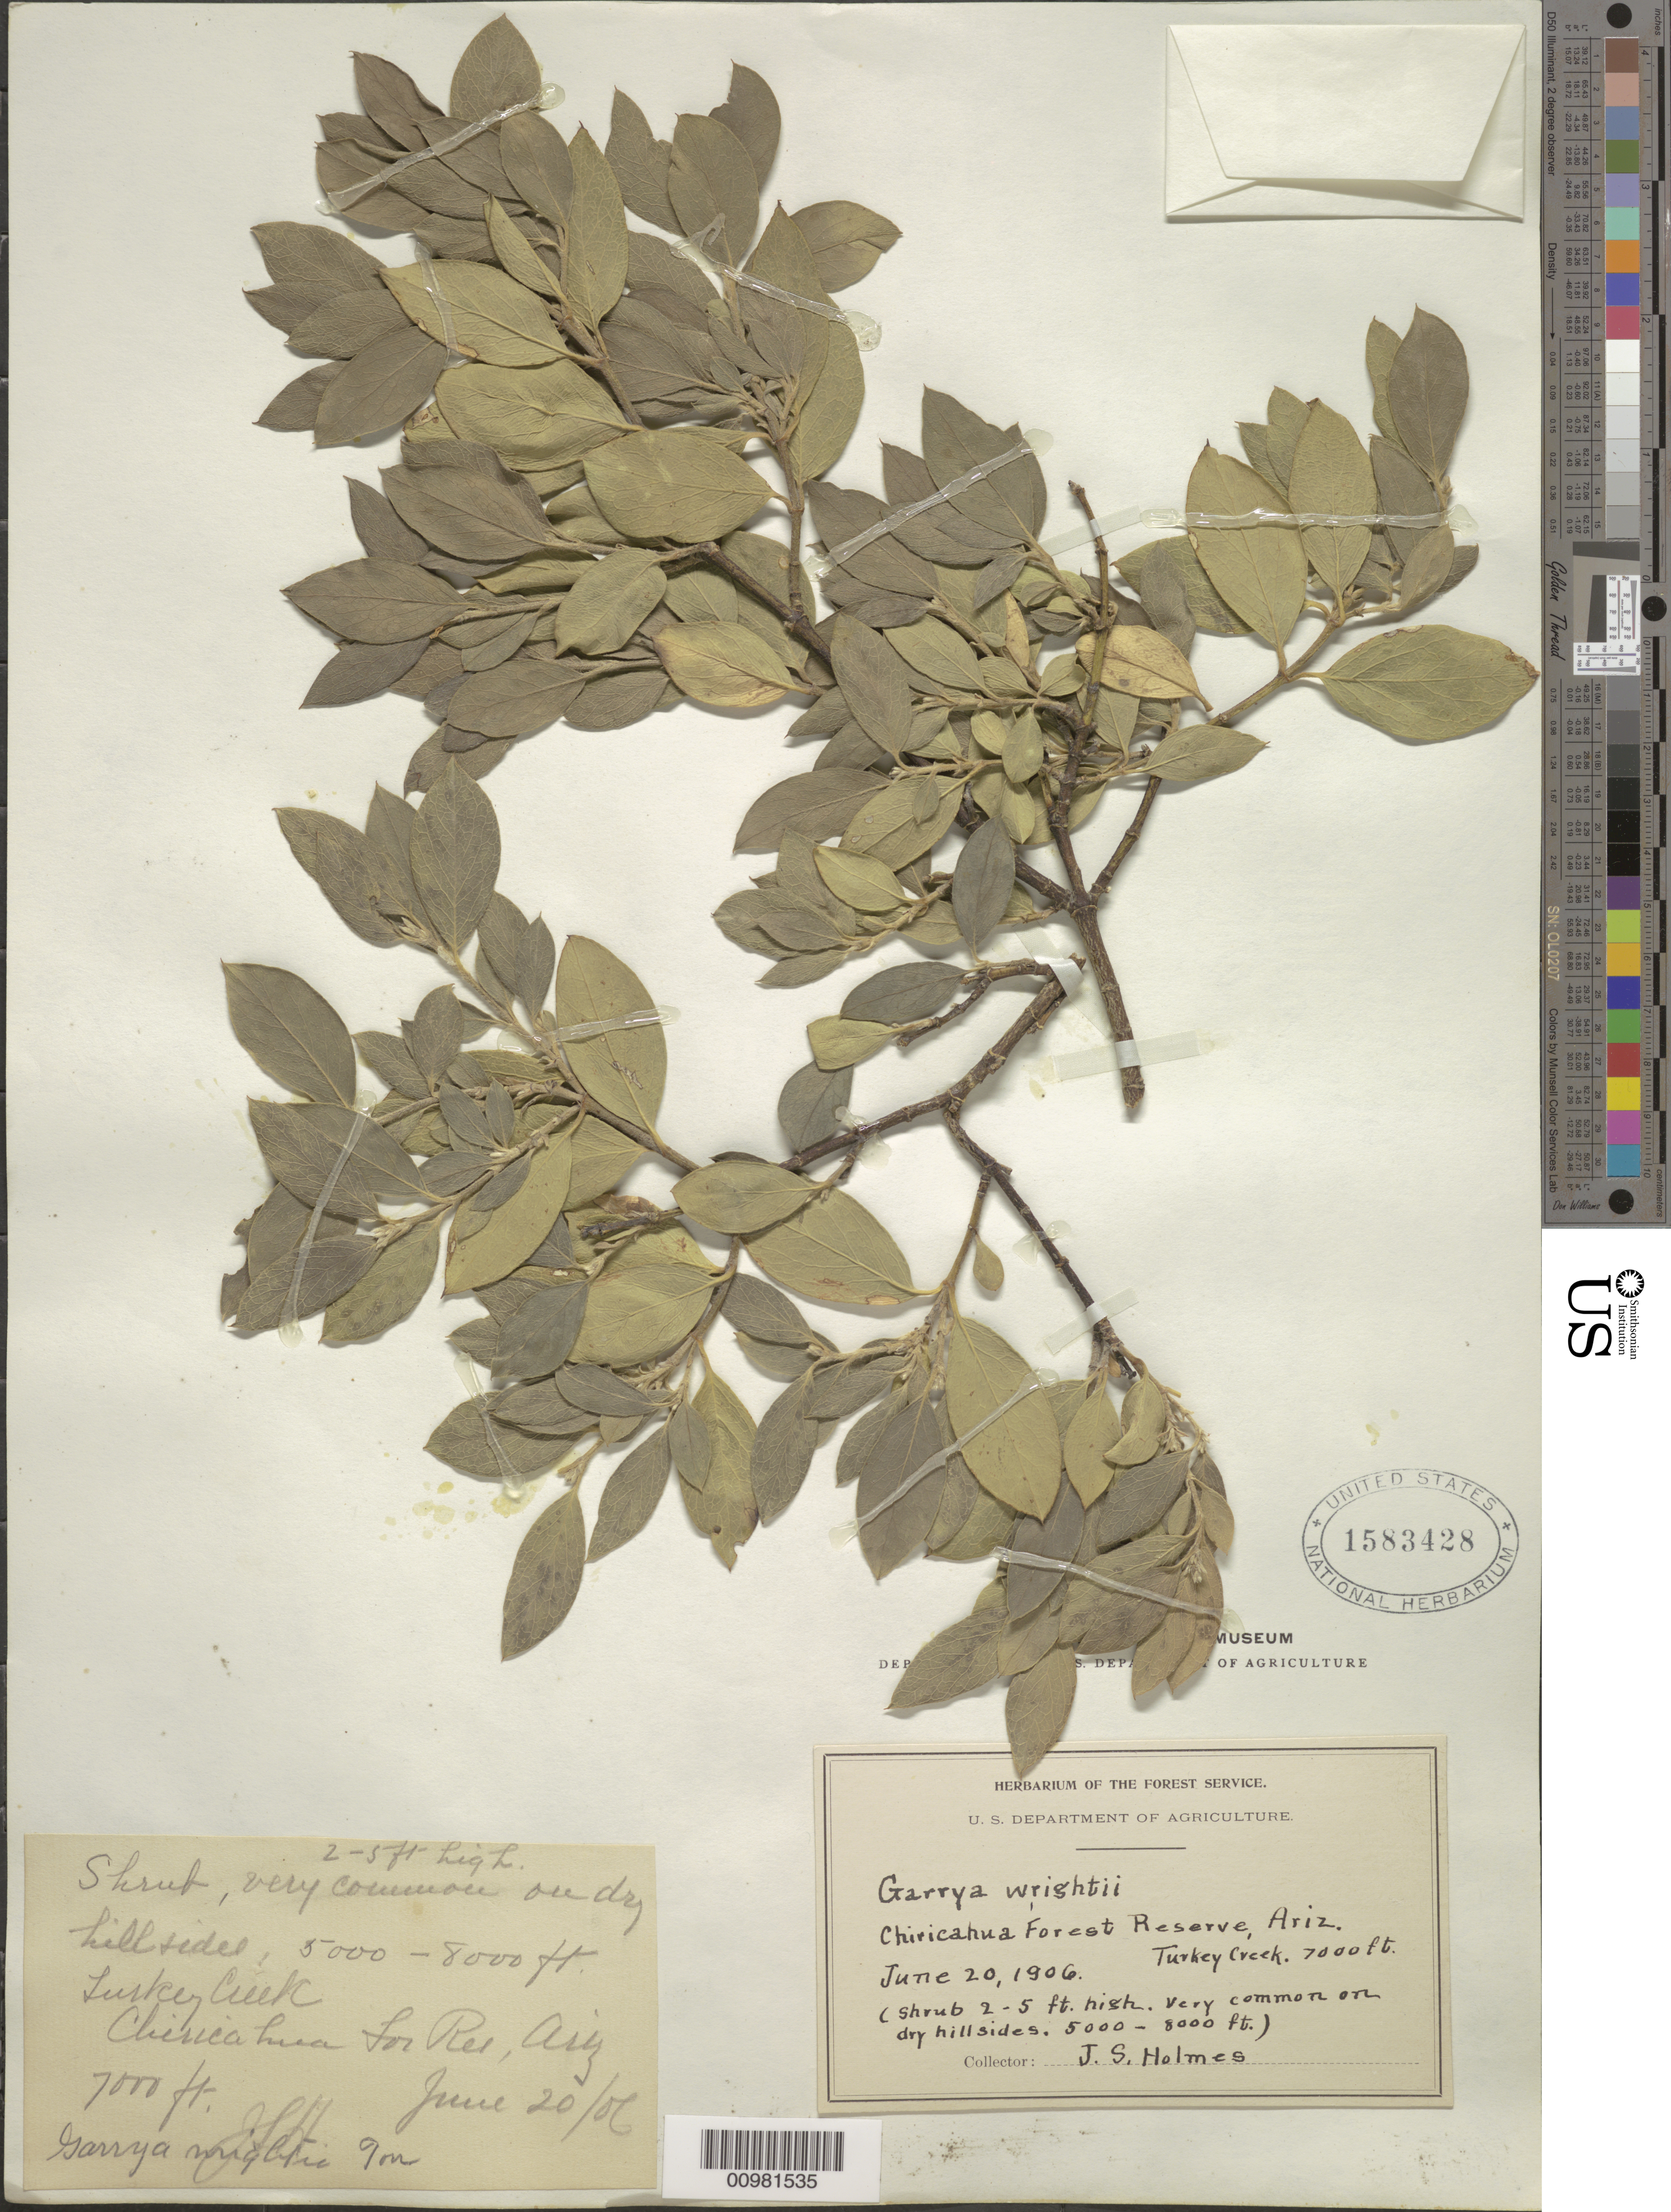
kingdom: Plantae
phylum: Tracheophyta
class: Magnoliopsida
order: Garryales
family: Garryaceae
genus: Garrya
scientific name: Garrya wrightii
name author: Torr.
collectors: J. Holmes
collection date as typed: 20 Jun 1906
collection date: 1906-06-20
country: United States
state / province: Arizona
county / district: Cochise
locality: Chiricahua Forest Reserve, Turkey Creek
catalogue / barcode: US 1583428